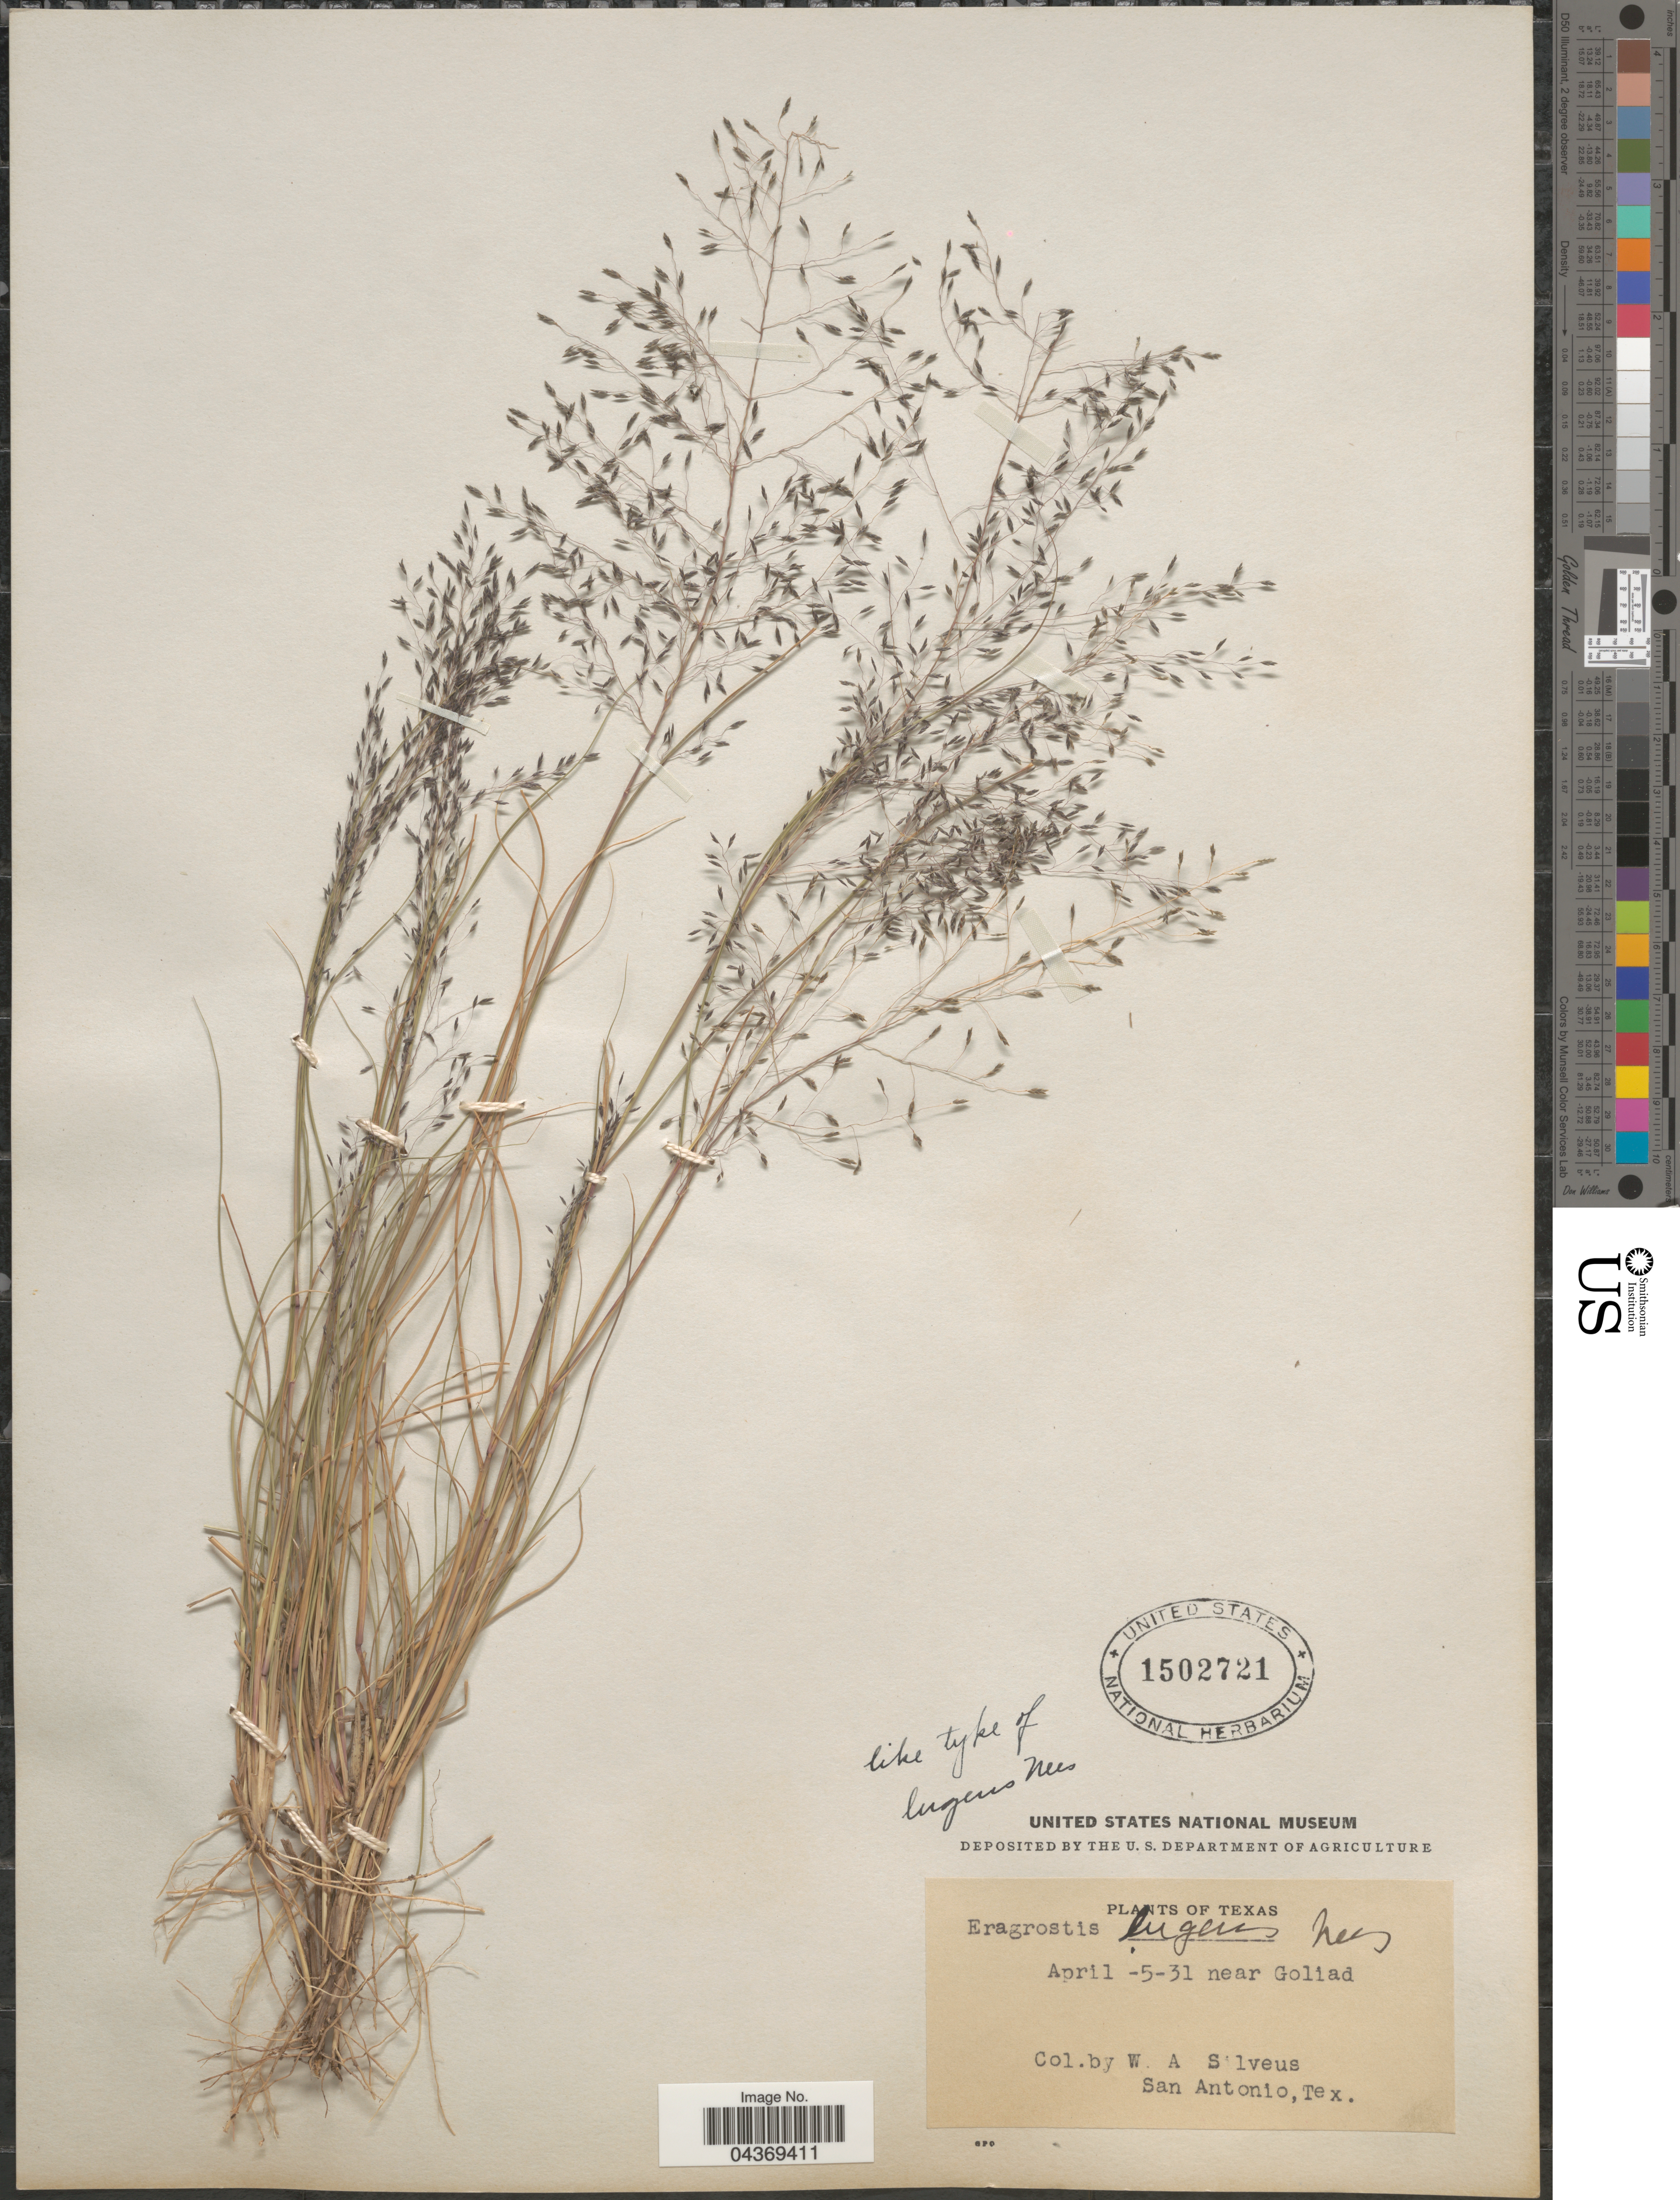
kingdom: Plantae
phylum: Tracheophyta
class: Liliopsida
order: Poales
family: Poaceae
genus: Eragrostis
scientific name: Eragrostis lugens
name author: Nees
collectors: W. Silveus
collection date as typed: Transcribed d/m/y: 5/4/31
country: United States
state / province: Texas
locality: Near Goliad.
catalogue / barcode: US 1502721